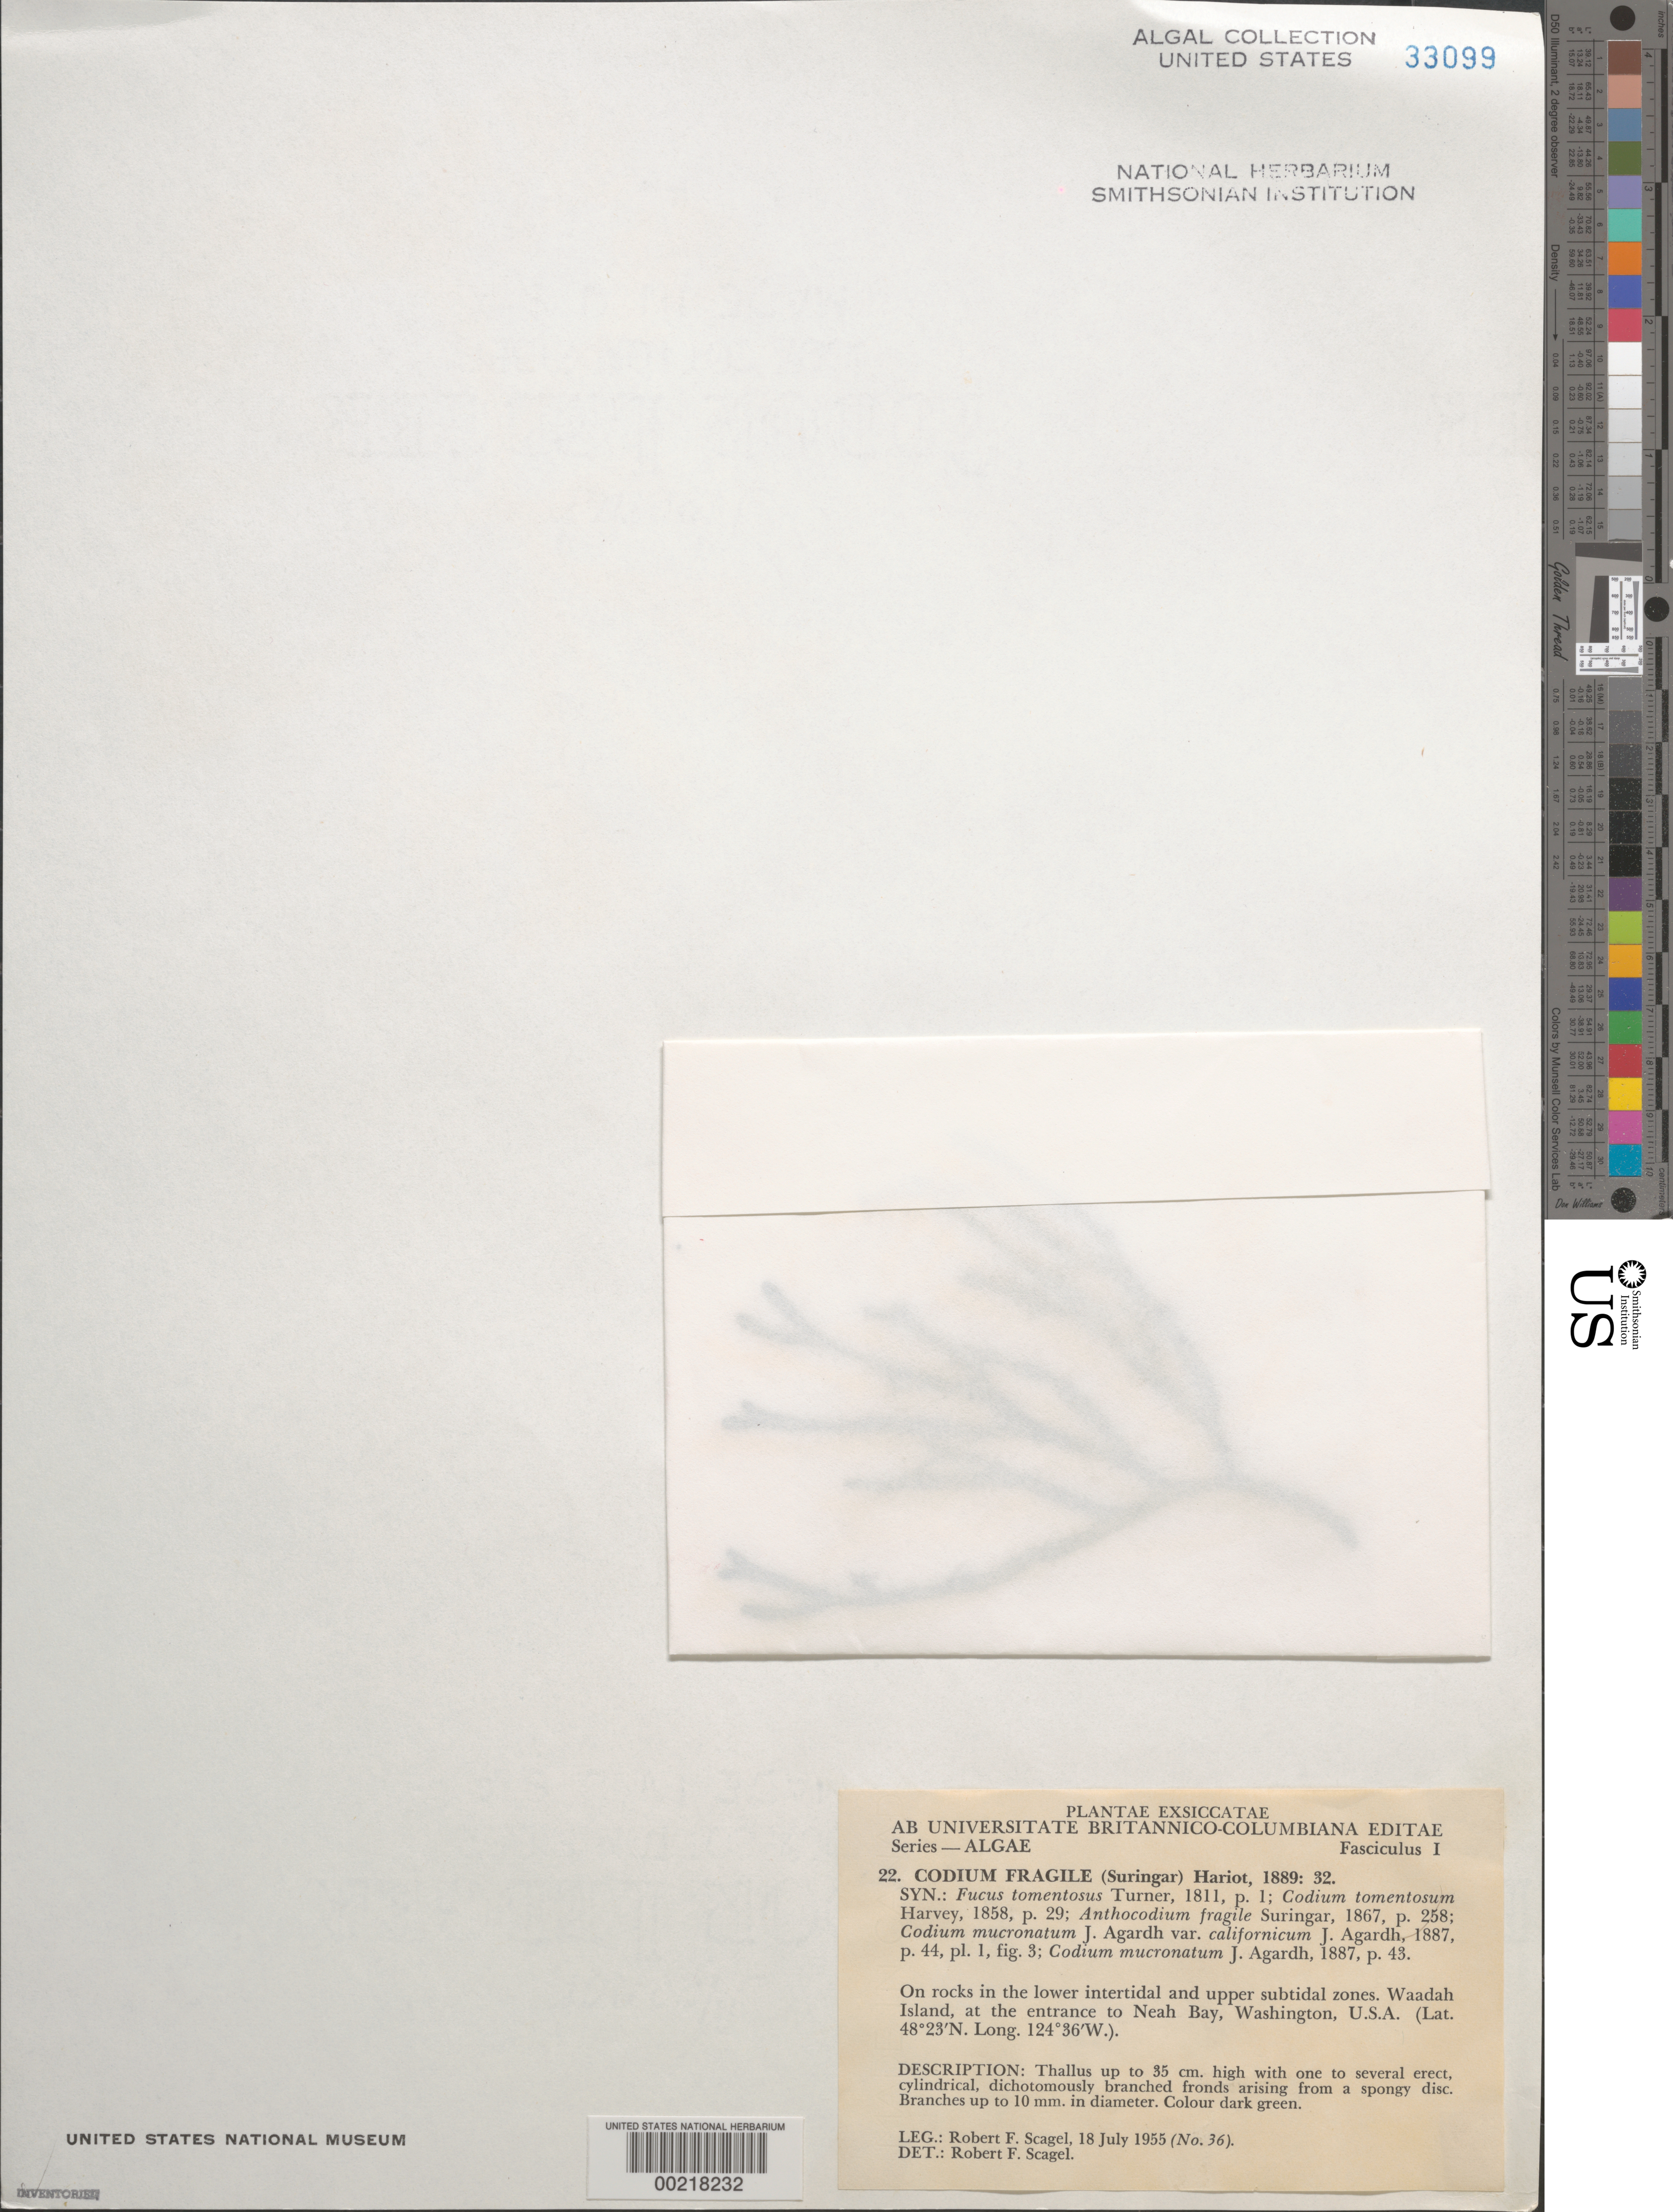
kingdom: Plantae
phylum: Chlorophyta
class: Ulvophyceae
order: Bryopsidales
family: Codiaceae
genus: Codium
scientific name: Codium fragile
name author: (Suringar) P. Hariot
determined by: Scagel, R. F.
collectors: R. F. Scagel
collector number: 36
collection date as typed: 18 Jul 1955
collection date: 1955-07-18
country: United States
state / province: Washington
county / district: Clallam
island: Waadah Island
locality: Neah Bay entrance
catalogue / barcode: US 33099